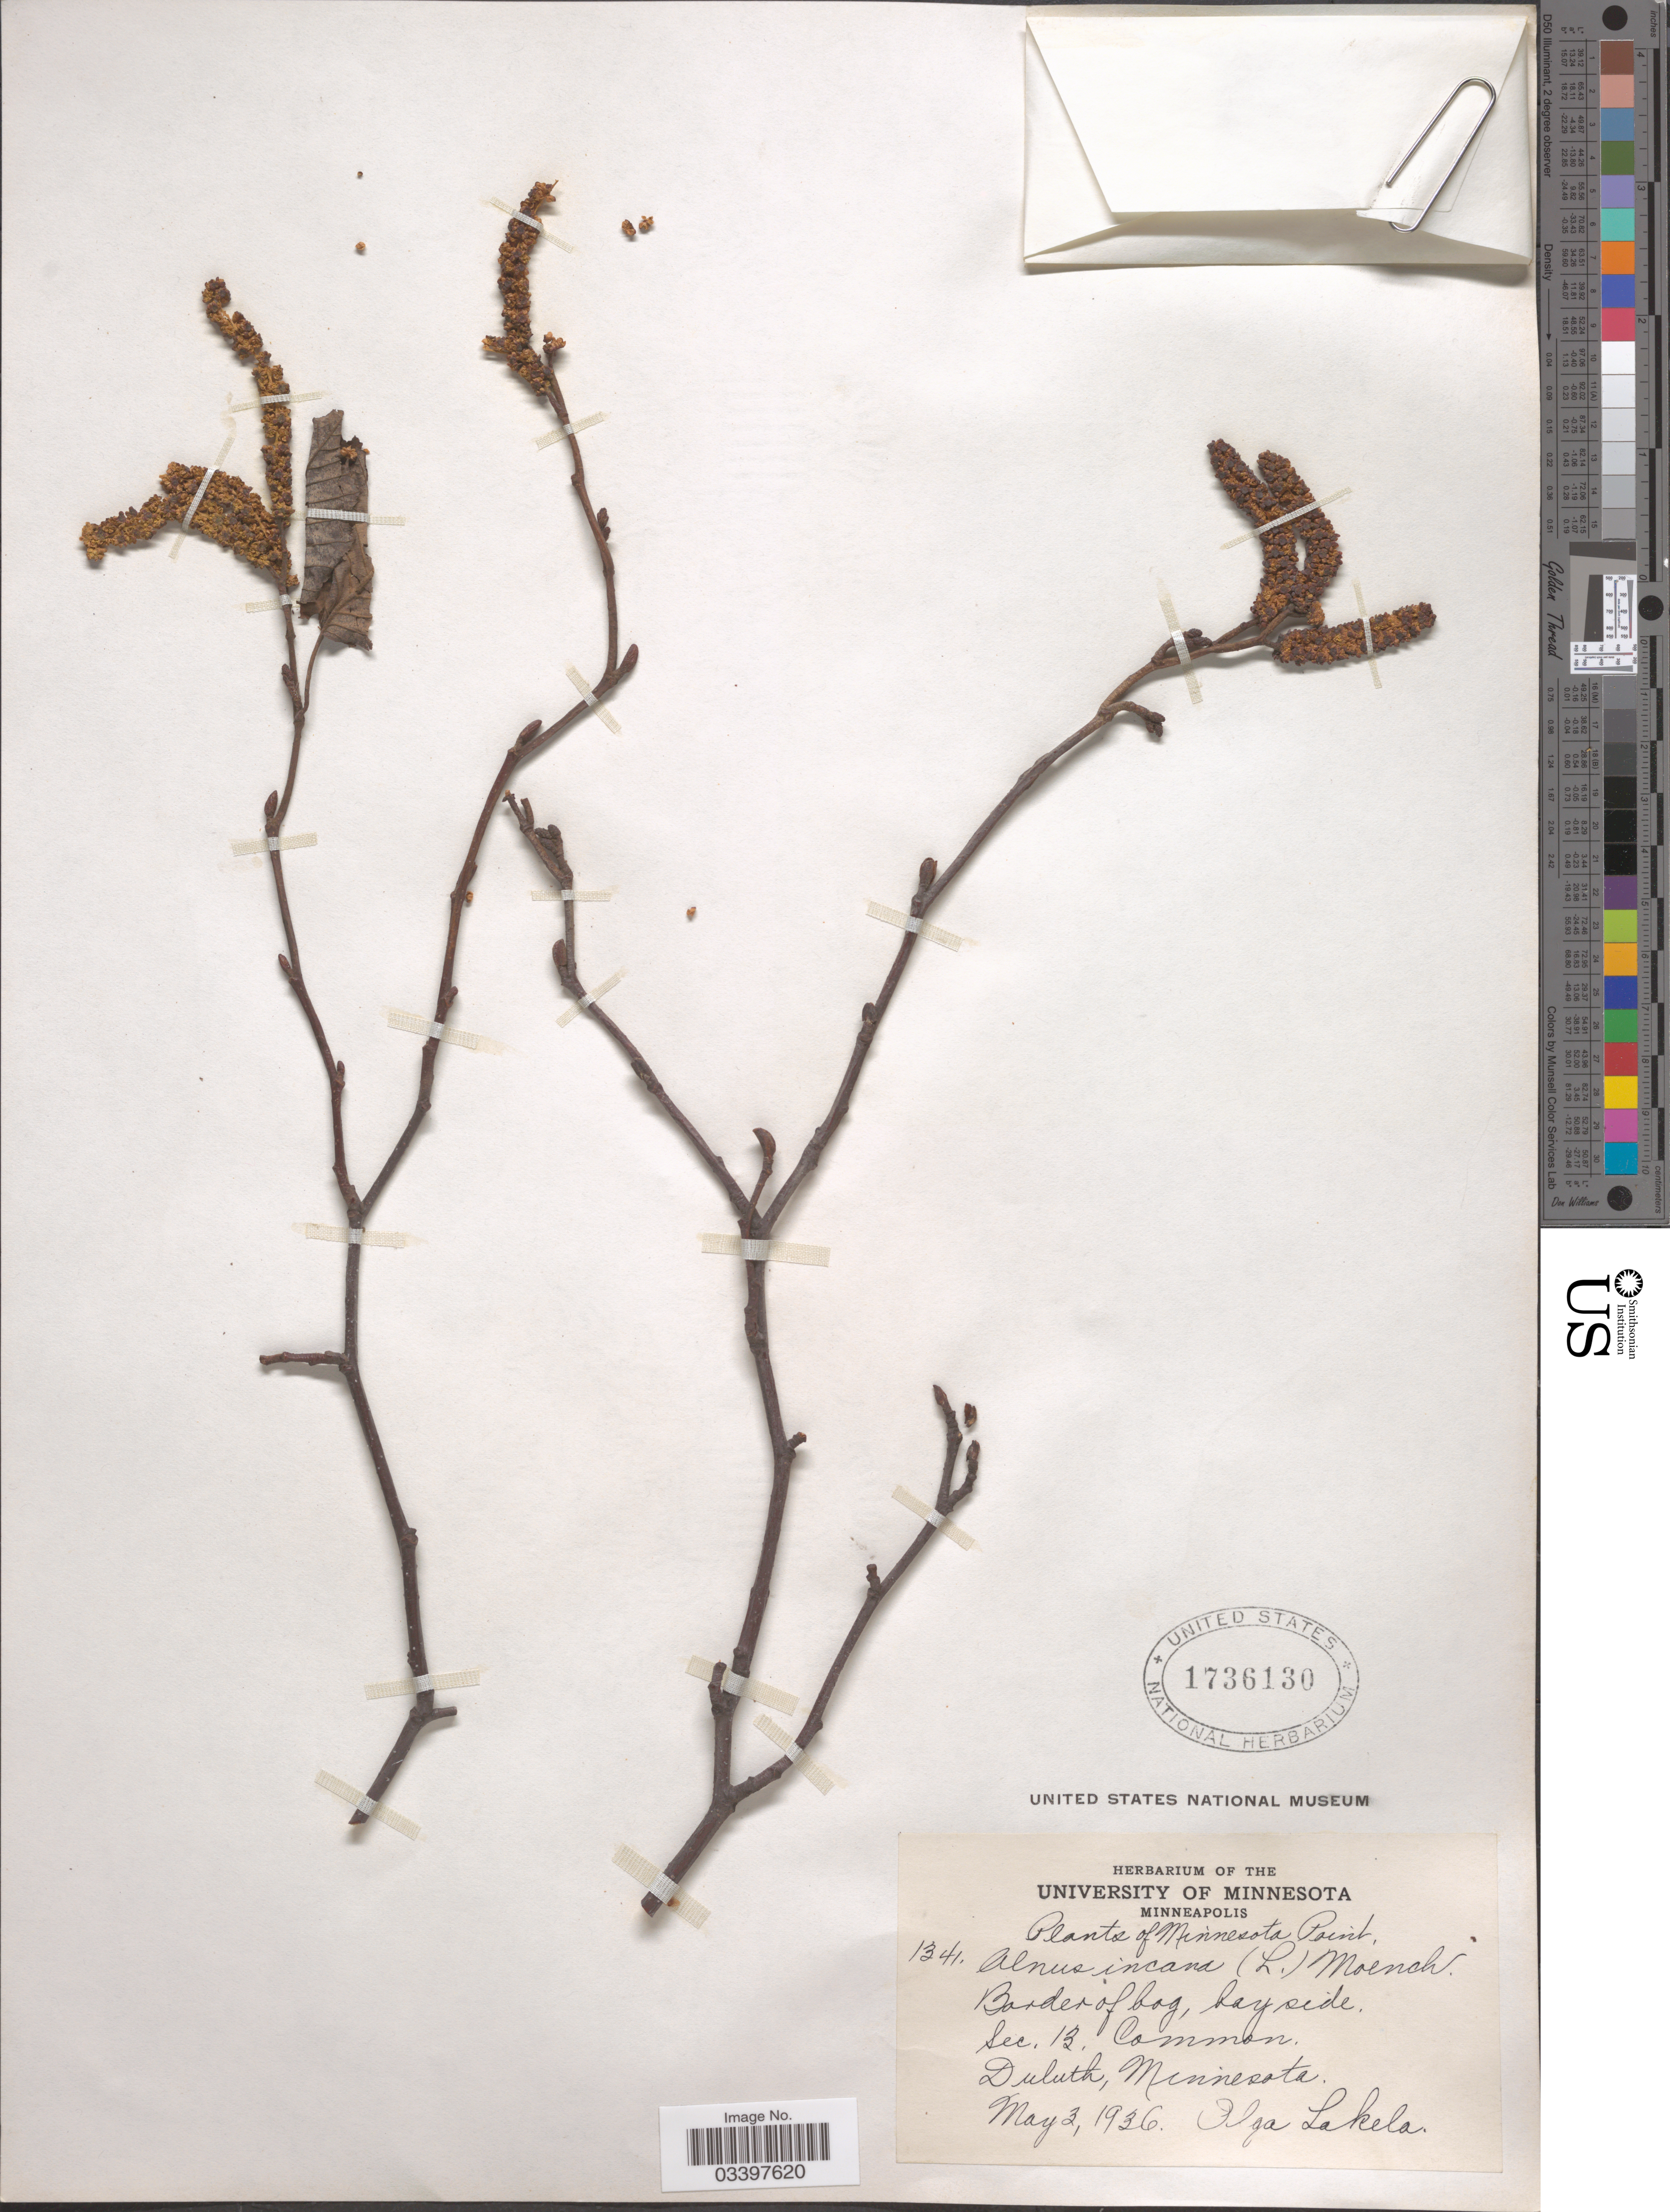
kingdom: Plantae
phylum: Tracheophyta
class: Magnoliopsida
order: Fagales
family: Betulaceae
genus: Alnus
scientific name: Alnus incana subsp. rugosa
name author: (Du Roi) R.T. Clausen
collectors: O. K. Lakela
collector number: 1341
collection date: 1936-05-03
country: United States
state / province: Minnesota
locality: Border of bog, bayside. Sec. 13. Duluth. Minnesota Point.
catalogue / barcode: US 1736130